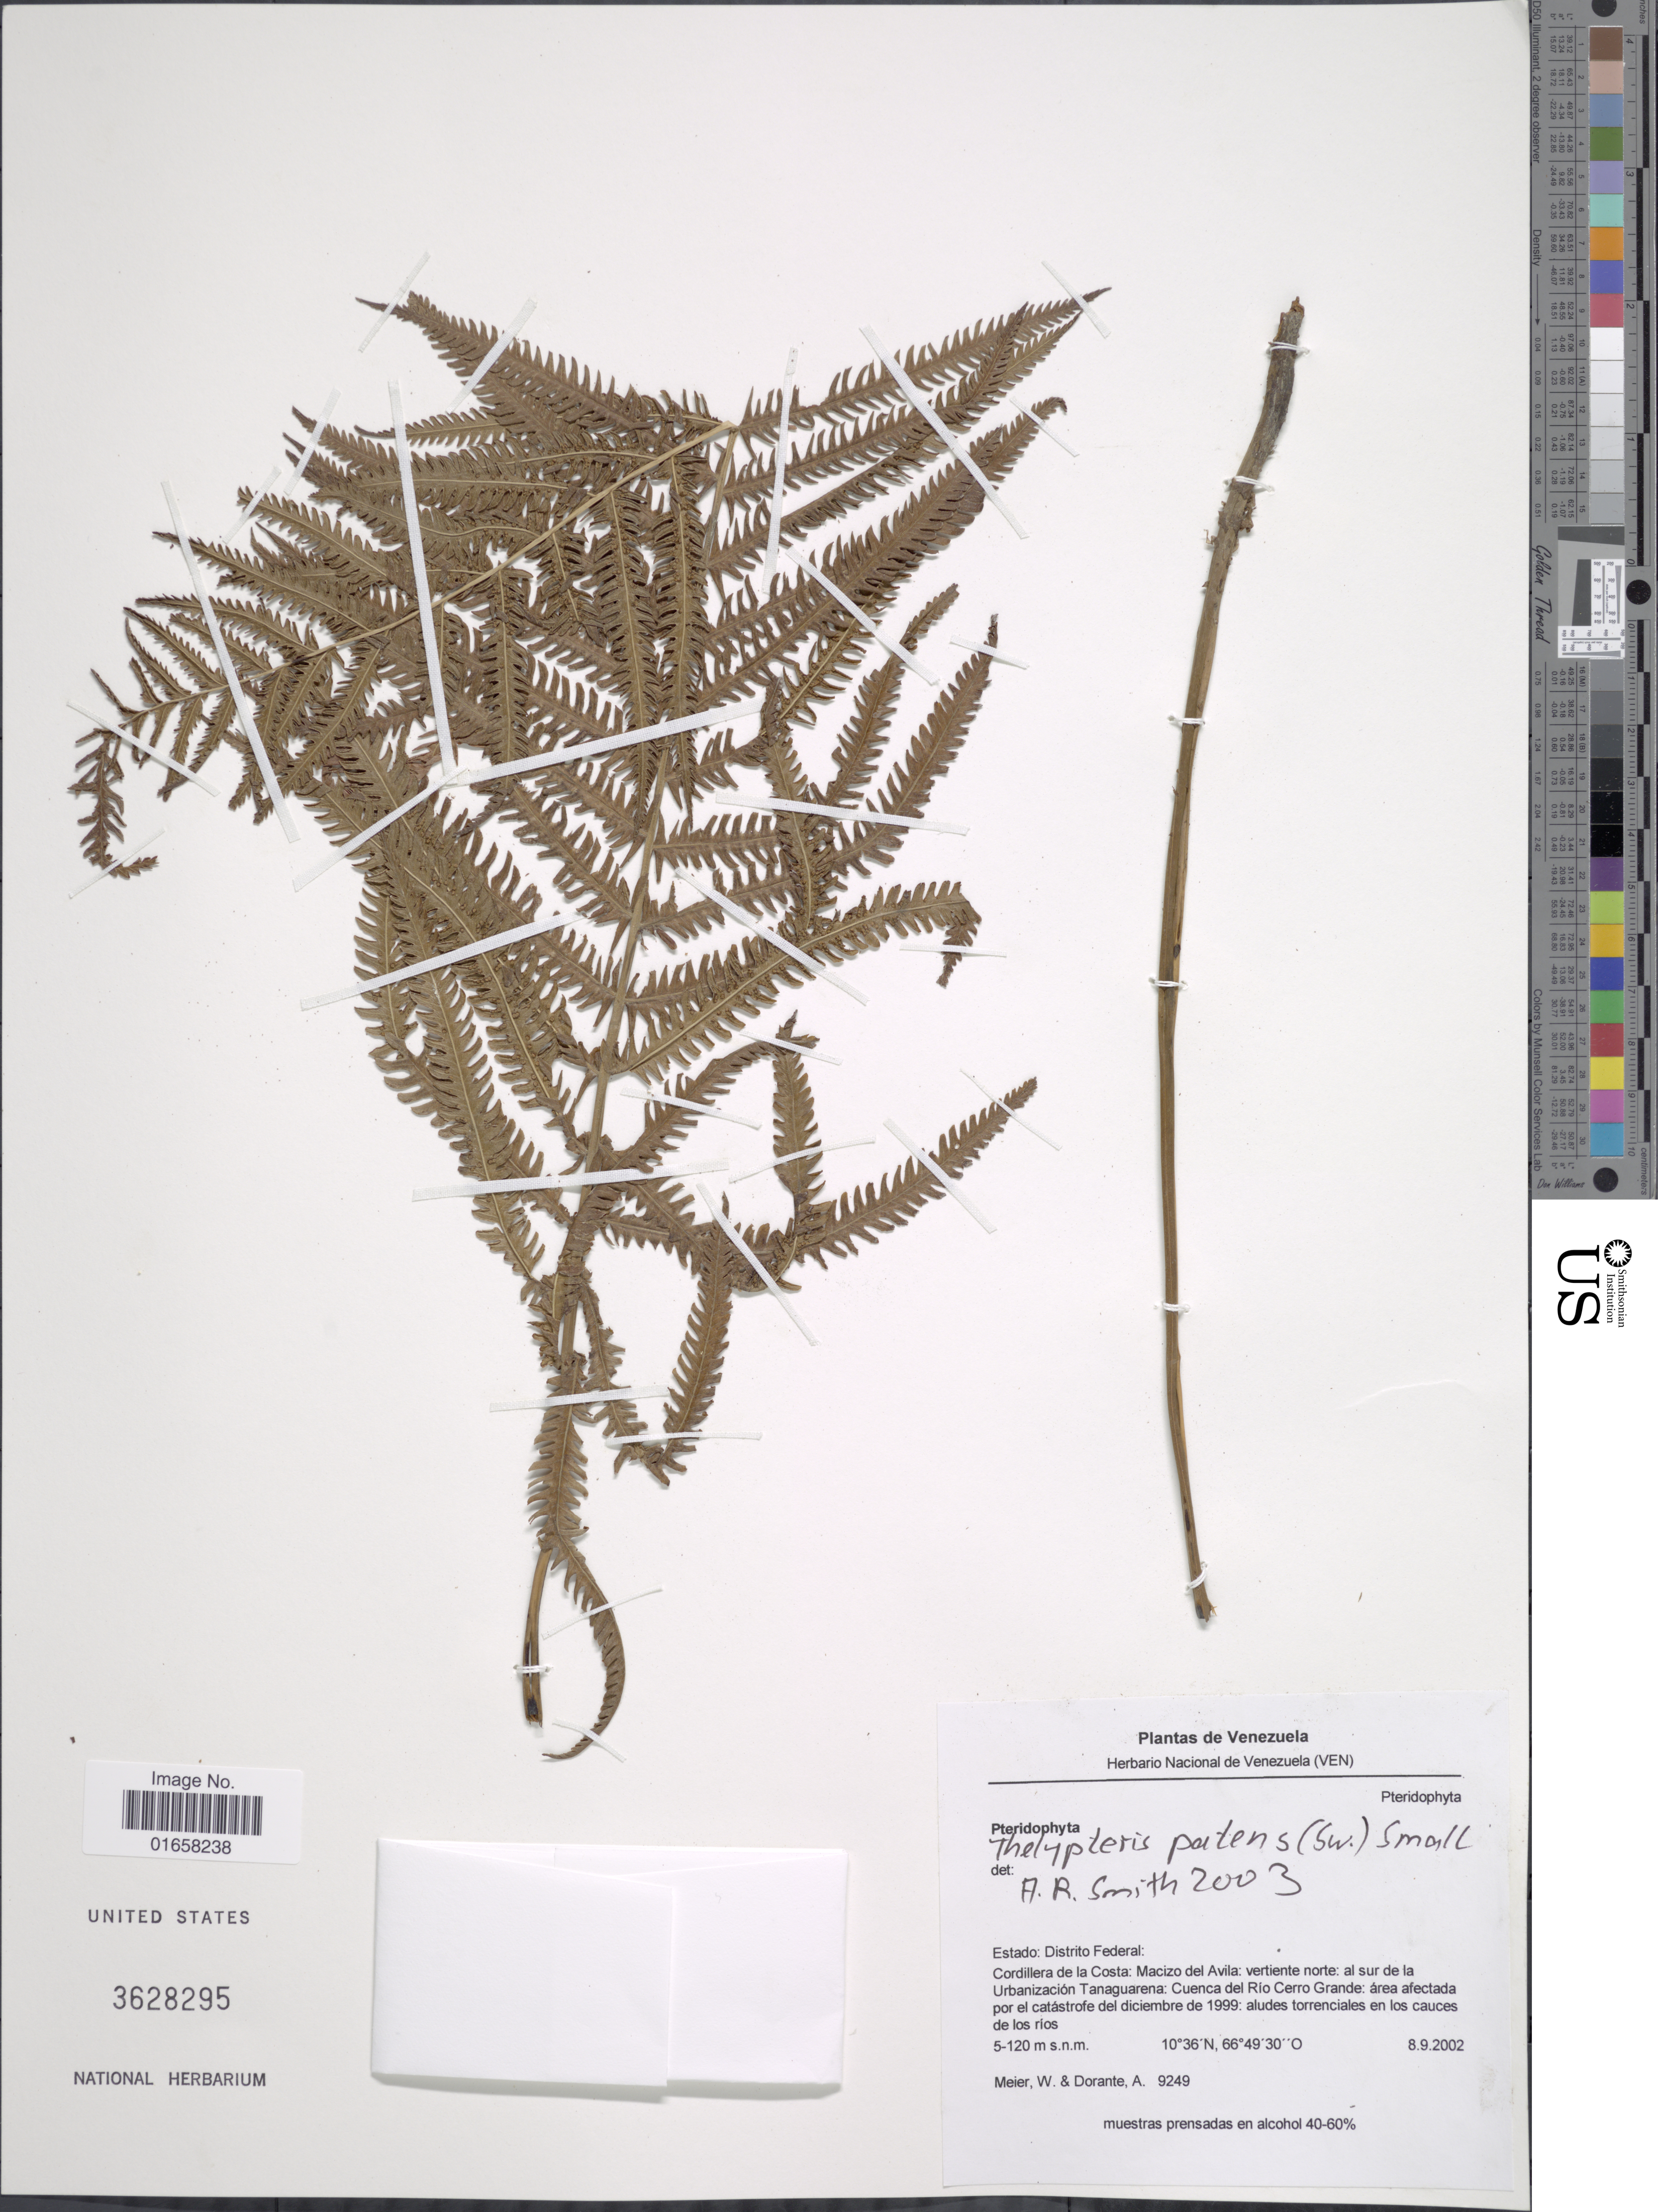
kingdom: Plantae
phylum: Tracheophyta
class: Polypodiopsida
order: Polypodiales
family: Thelypteridaceae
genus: Christella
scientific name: Christella patens var. patens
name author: (Sw.) Holttum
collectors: W. Meier & A. Dorante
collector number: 9249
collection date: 2002-09-08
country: Venezuela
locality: Estado: Distrito Federal: Cordillera de la Costa: Macizo del Avila: vertiente norte; al sur de la Urbanizacion Tanaguarena: Cuenca del Rio Cerro Grande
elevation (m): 5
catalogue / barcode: US 3628295